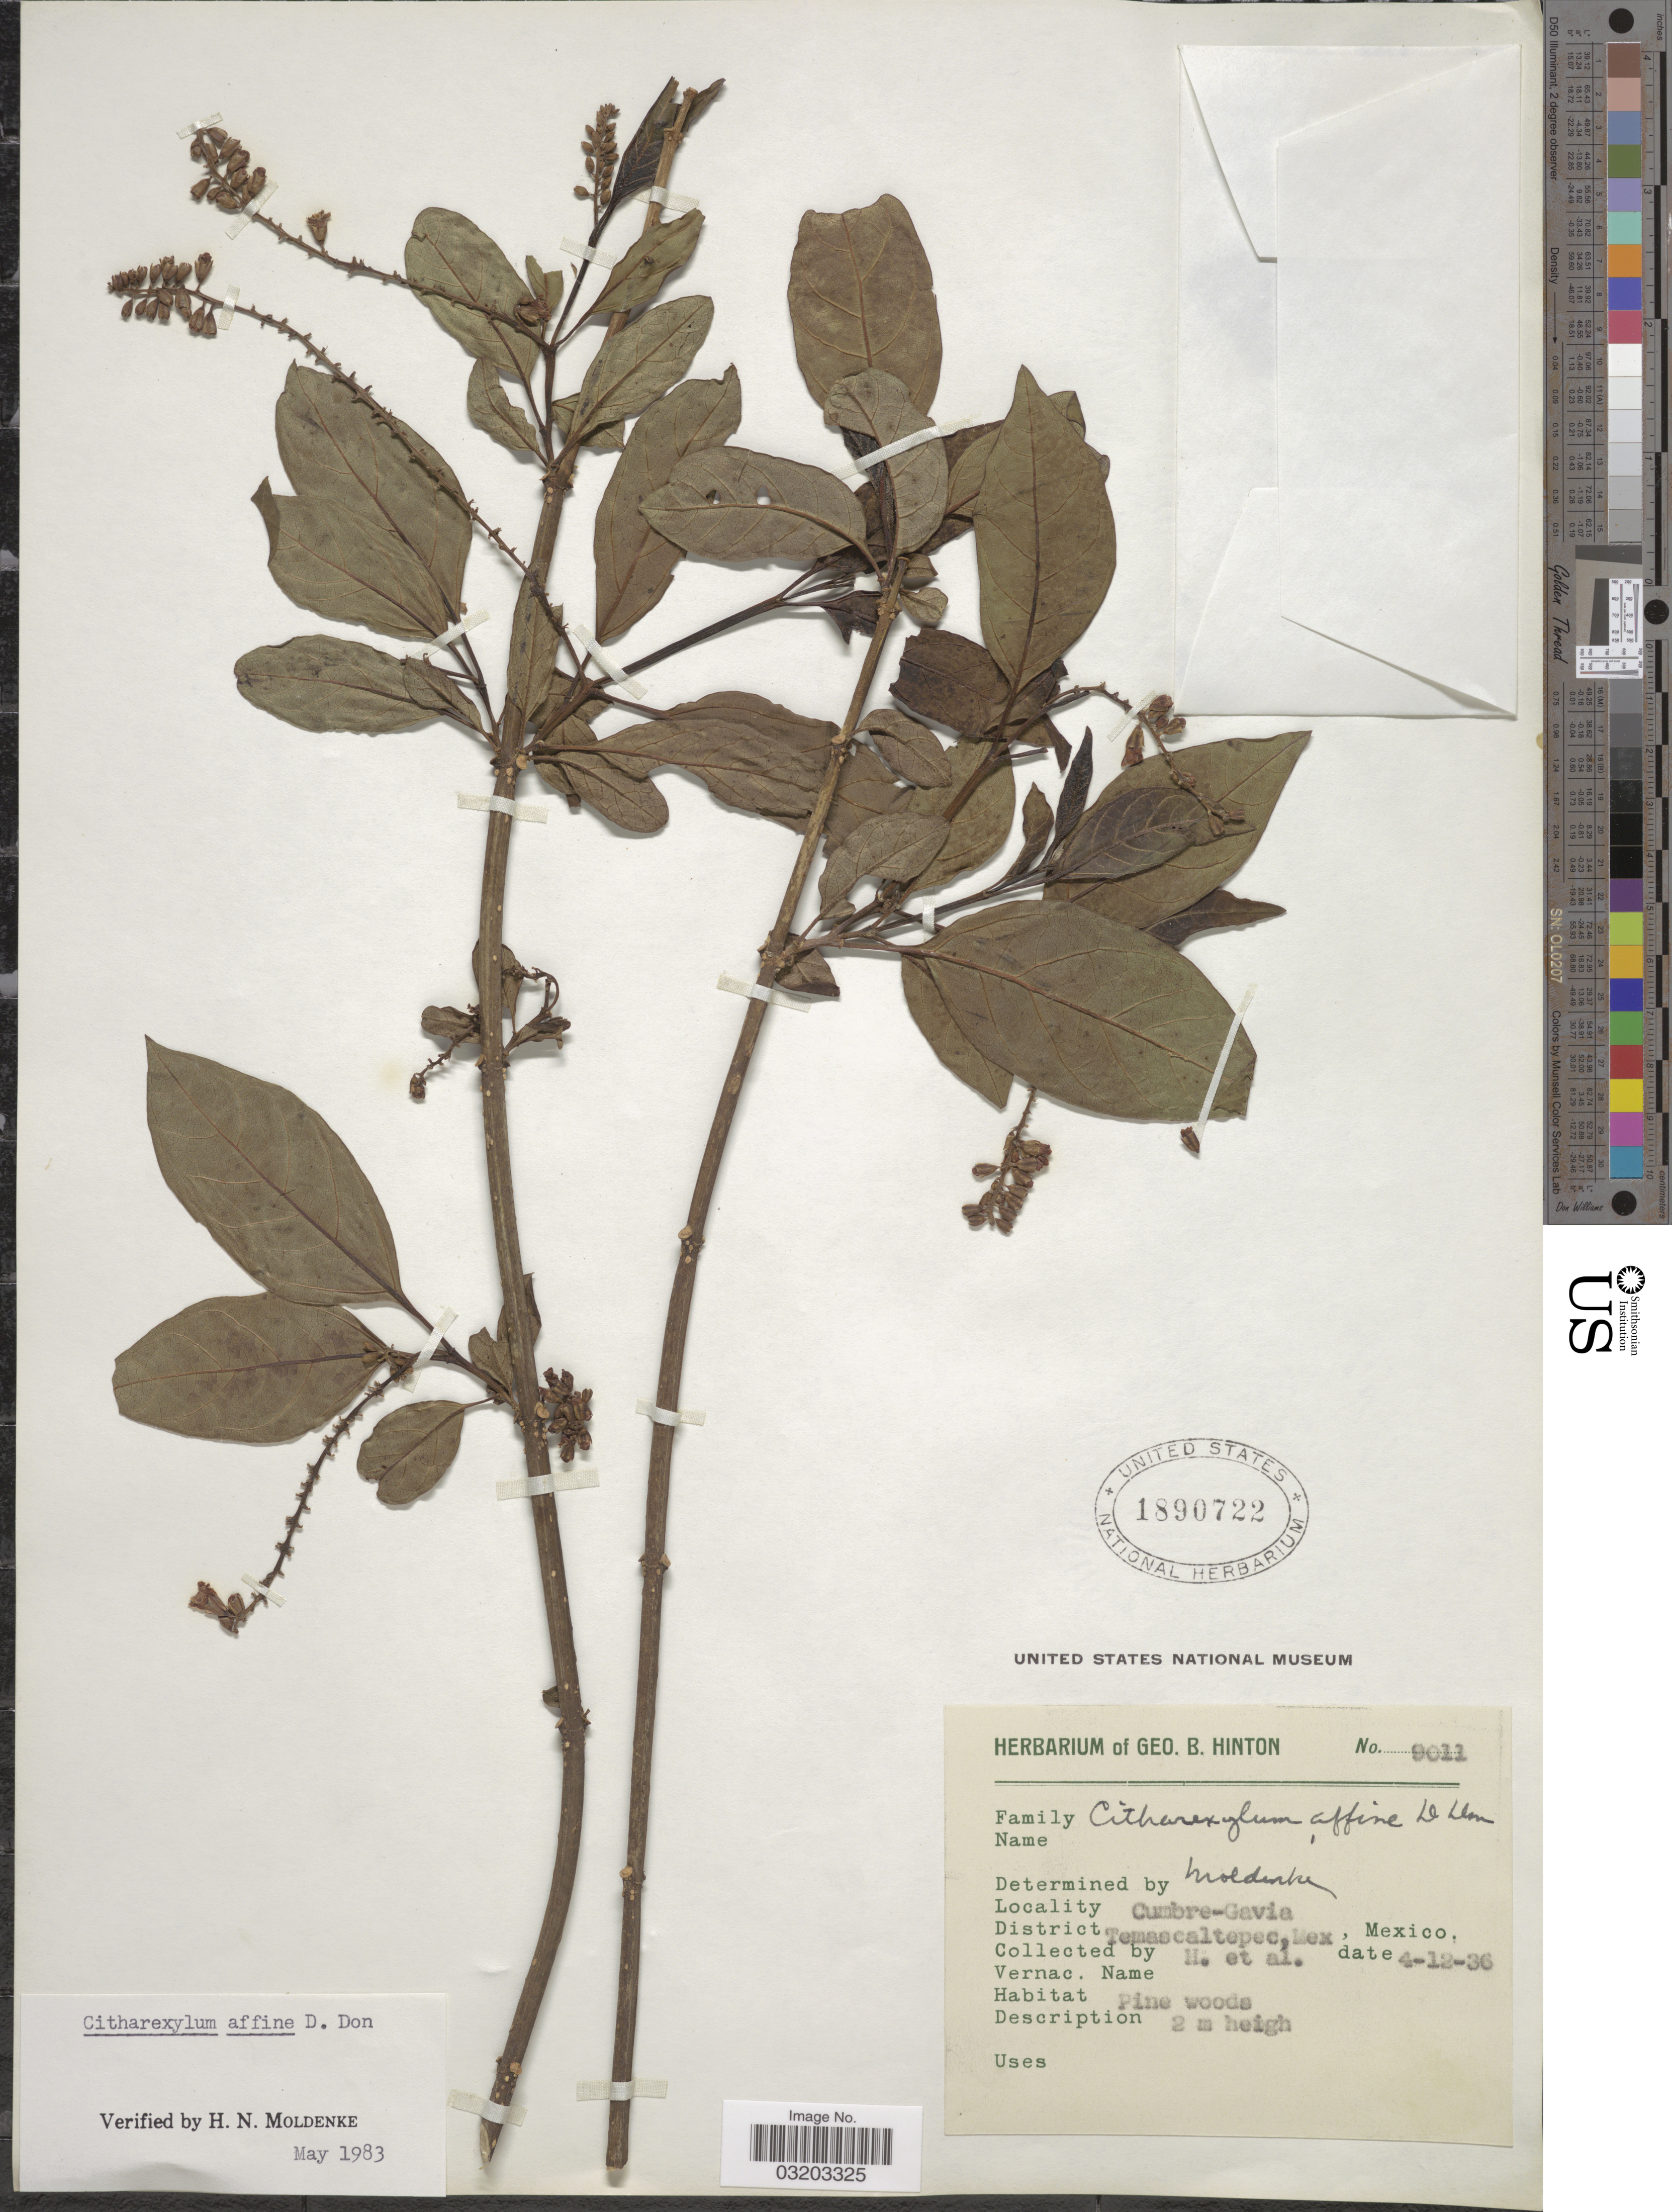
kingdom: Plantae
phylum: Tracheophyta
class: Magnoliopsida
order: Lamiales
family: Verbenaceae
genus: Citharexylum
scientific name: Citharexylum affine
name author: D. Don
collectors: G. B. Hinton & et al.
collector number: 9011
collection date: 1936-12-04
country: Mexico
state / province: México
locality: Cumbre-Gavia. District Temascaltepec, Pine woods.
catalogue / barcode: US 1890722